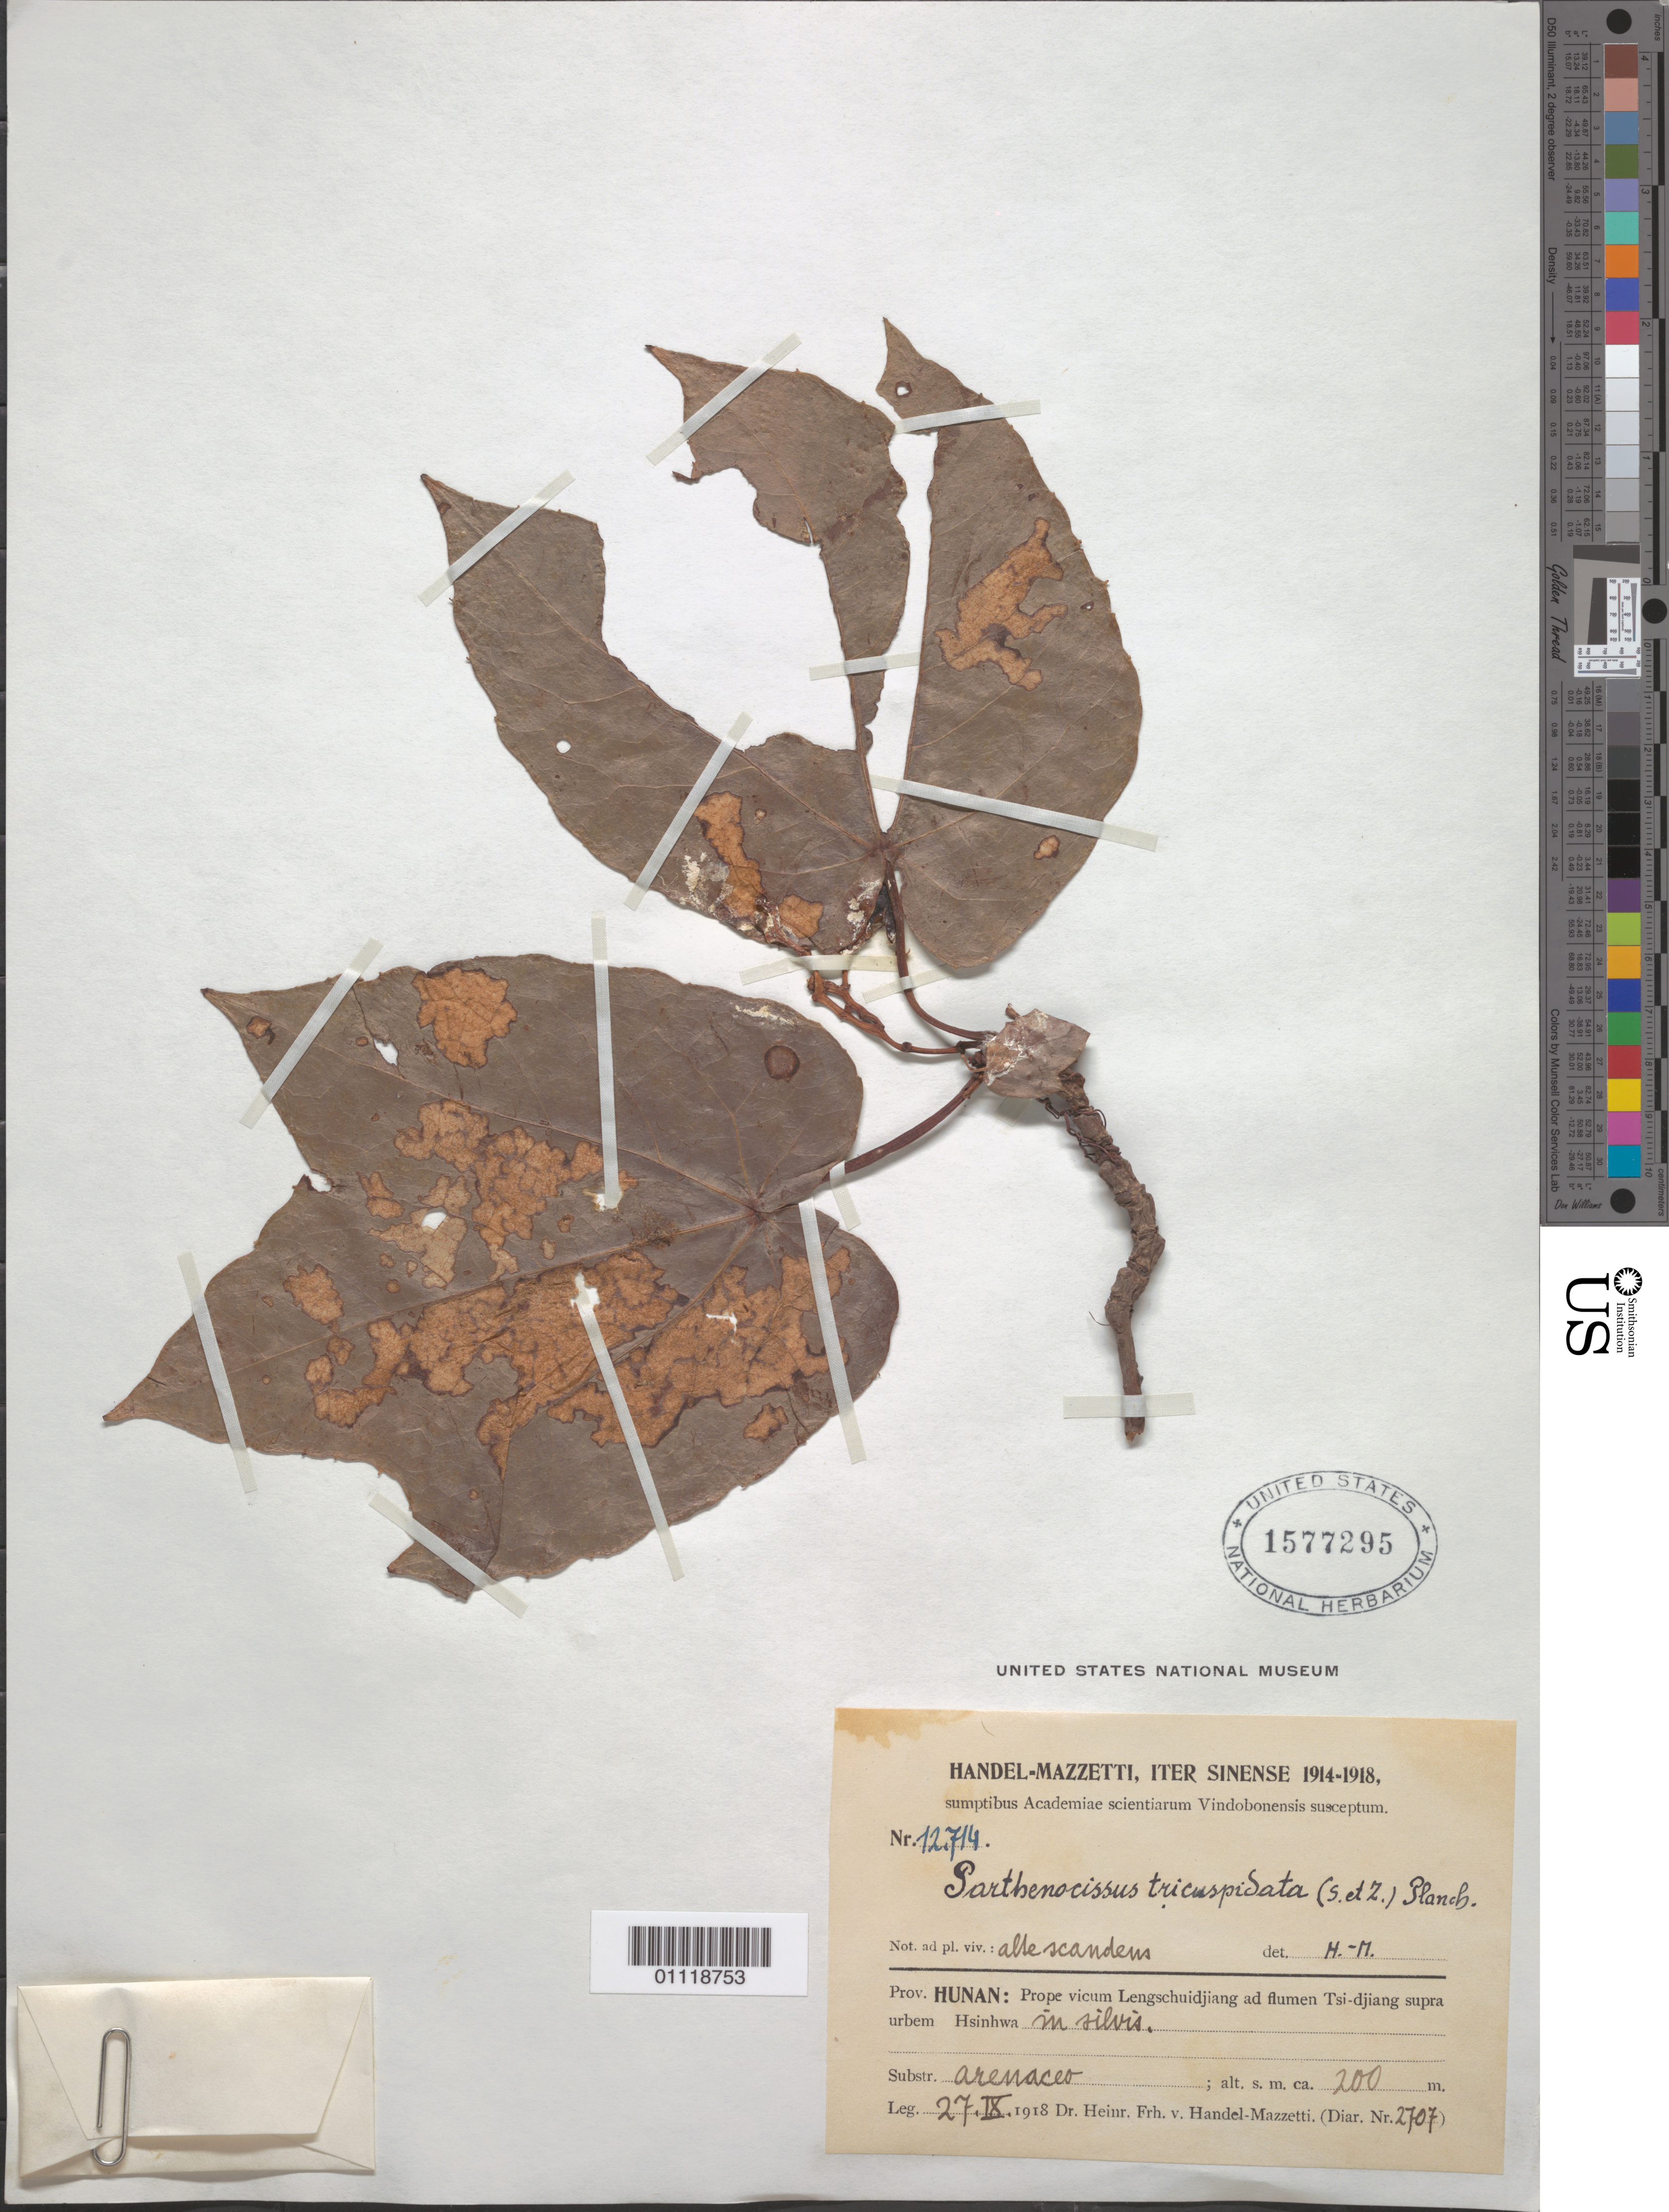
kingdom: Plantae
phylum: Tracheophyta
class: Magnoliopsida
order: Vitales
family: Vitaceae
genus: Parthenocissus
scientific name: Parthenocissus tricuspidata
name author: (Siebold & Zucc.) Planch.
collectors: H. Handel-Mazzetti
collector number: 12714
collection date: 1918-09-27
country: China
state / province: Hunan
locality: Prope vicum Lengschuidjiang ad flumen Tsi-djiang.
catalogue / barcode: US 1577295